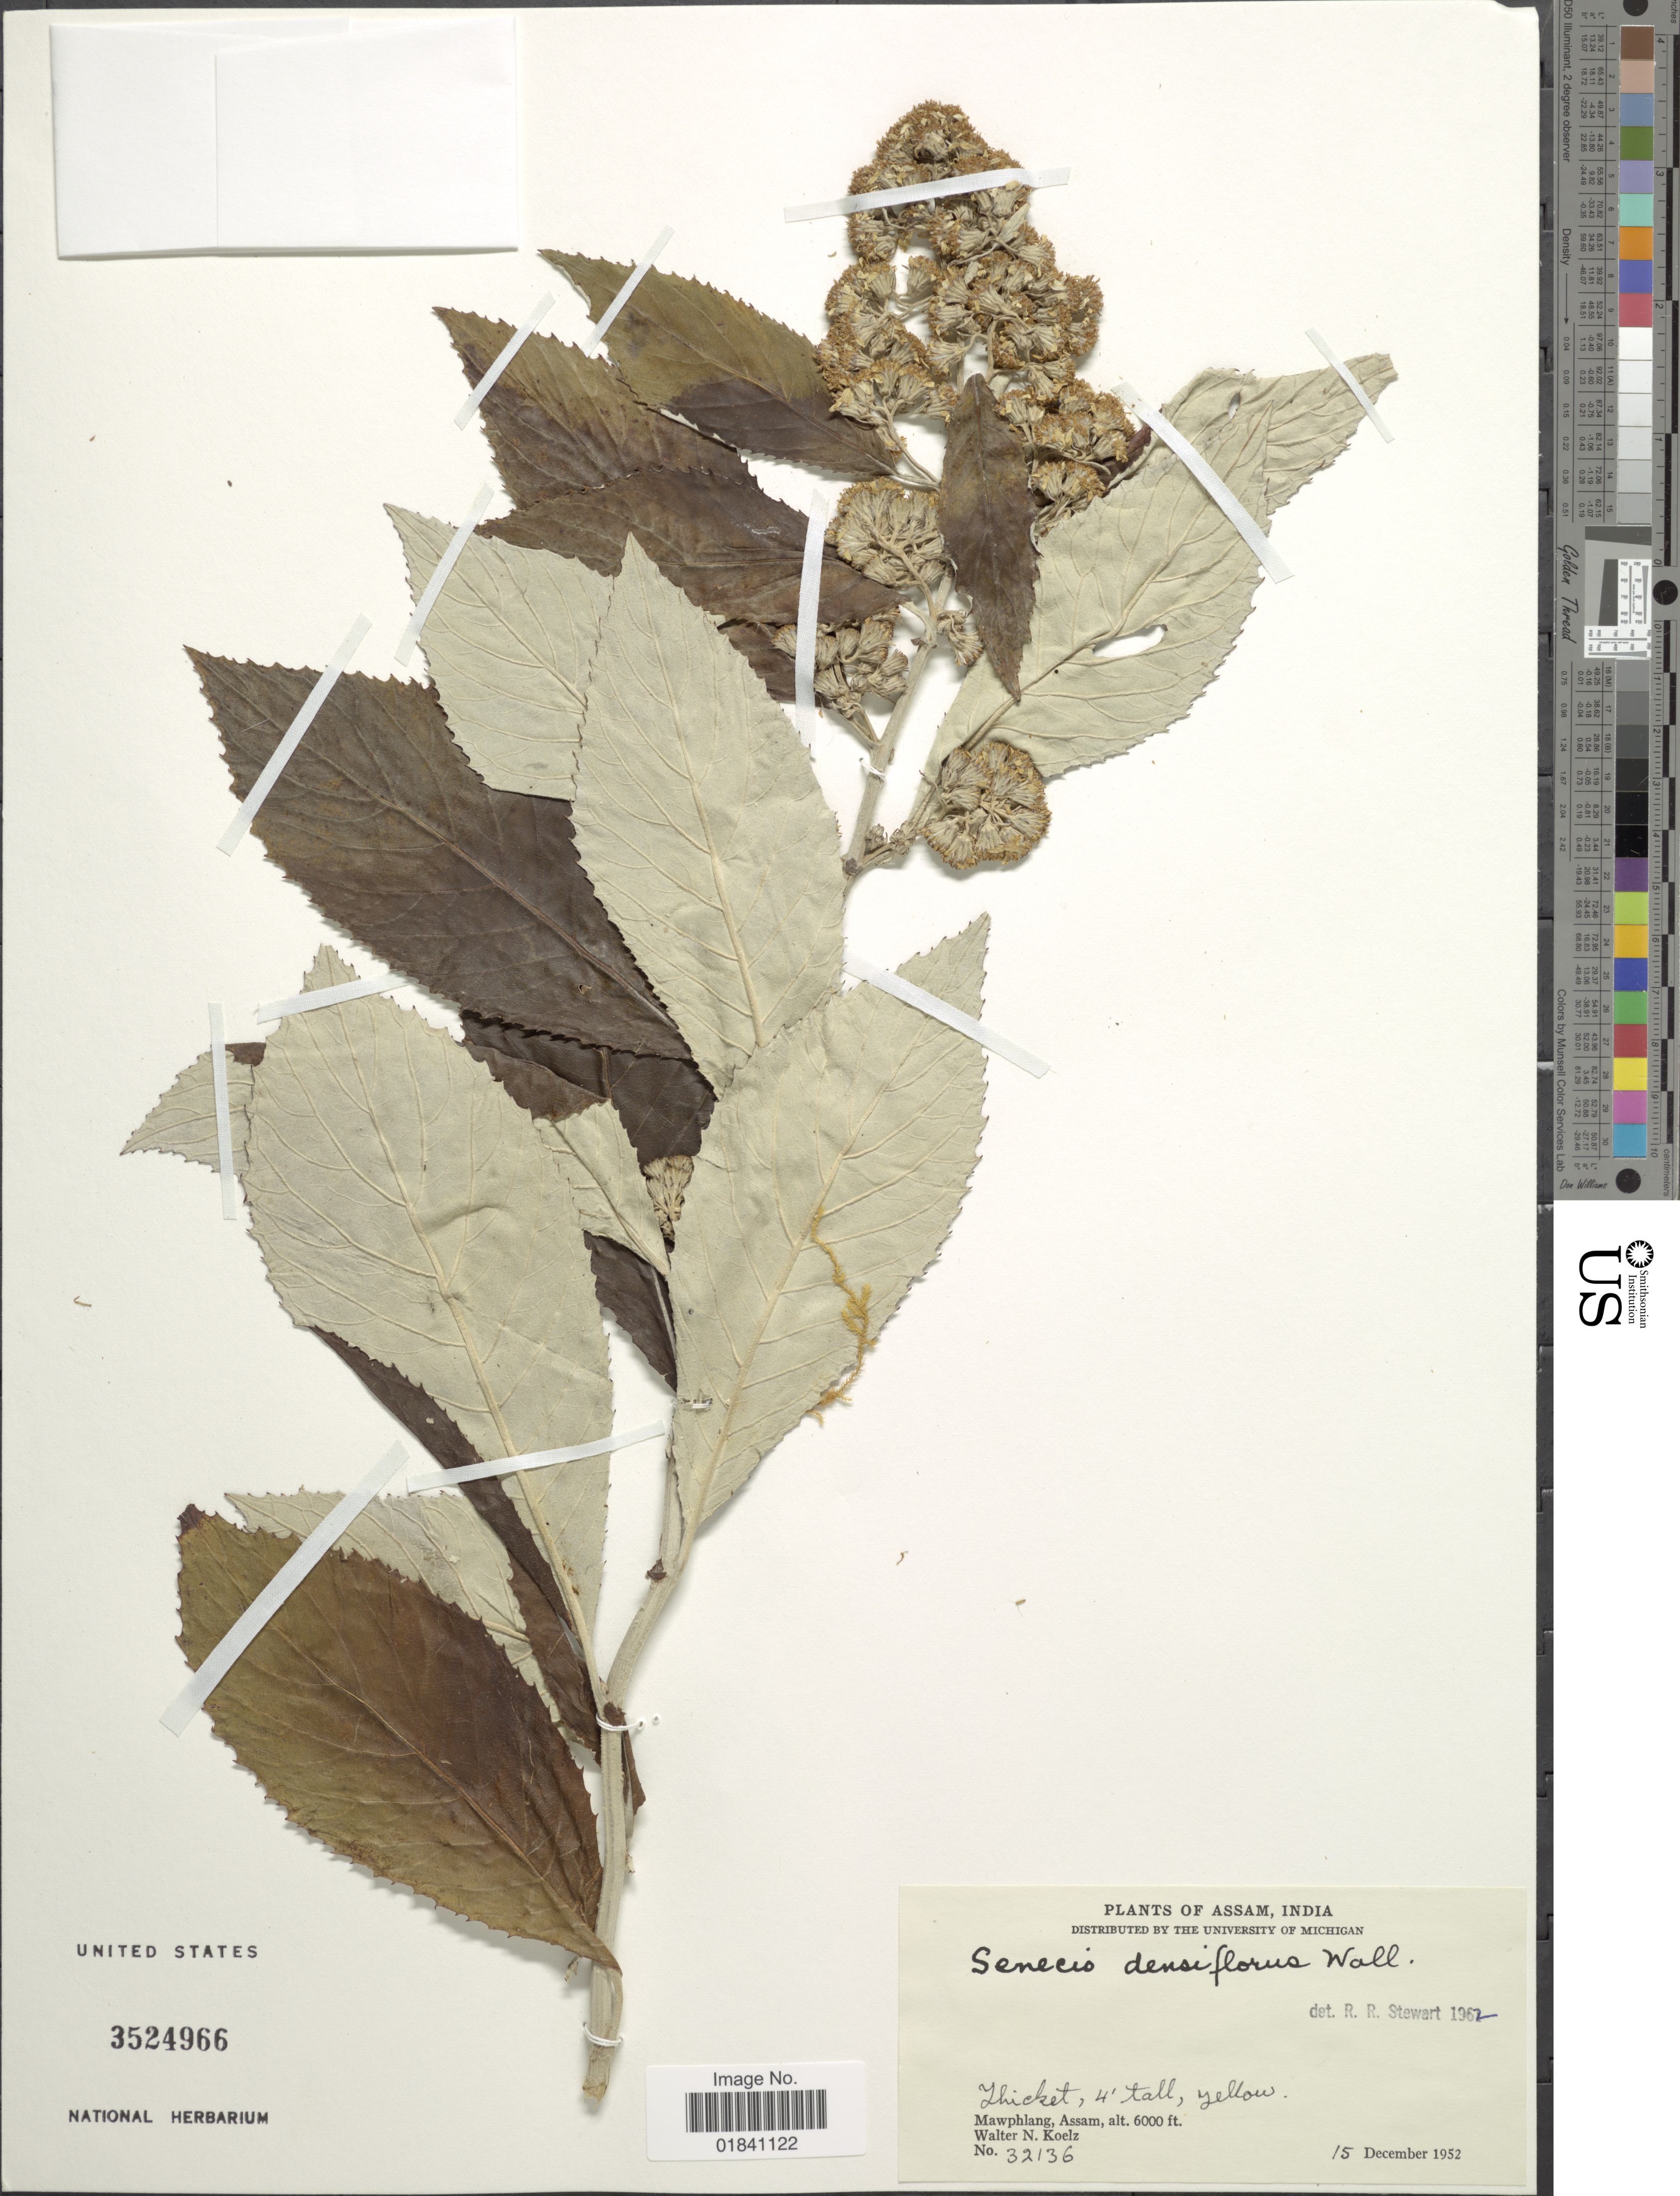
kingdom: Plantae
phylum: Tracheophyta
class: Magnoliopsida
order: Asterales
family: Asteraceae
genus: Senecio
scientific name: Senecio densiflorus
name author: Wall.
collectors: W. N. Koelz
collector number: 32136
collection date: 1952-12-15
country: India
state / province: Assam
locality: Mawphlang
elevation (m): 1829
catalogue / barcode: US 3524966